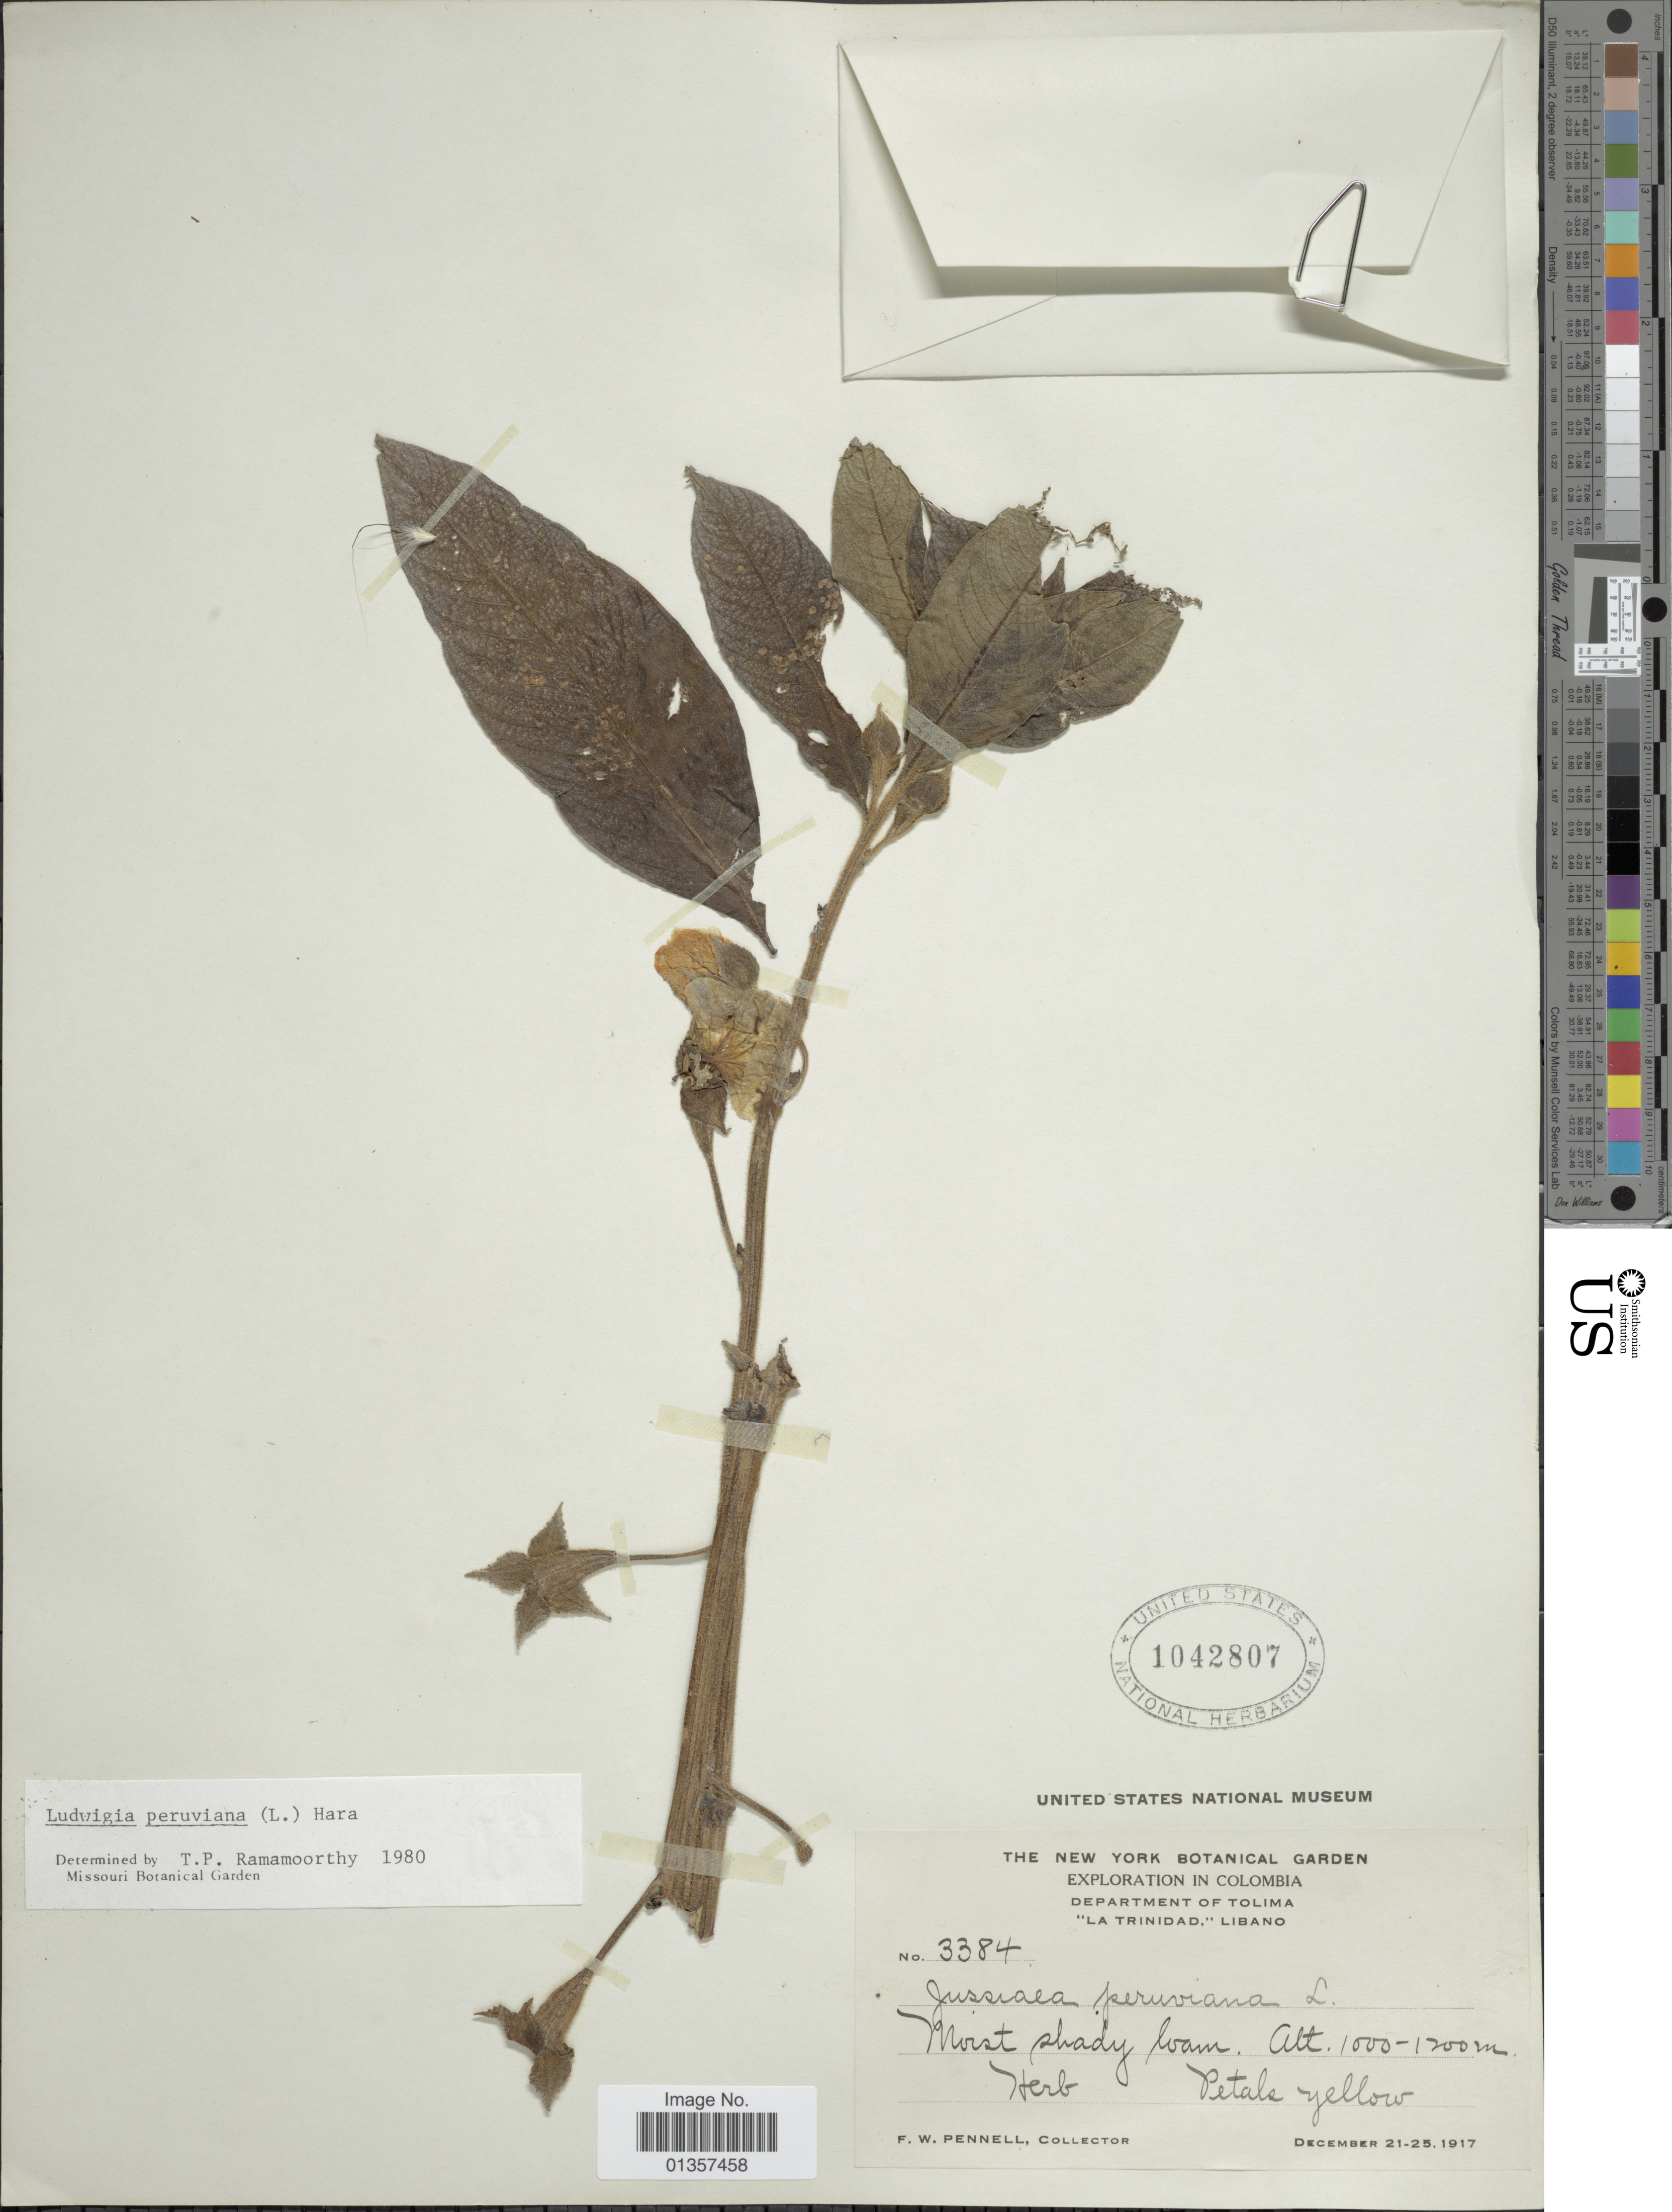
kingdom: Plantae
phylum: Tracheophyta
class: Magnoliopsida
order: Myrtales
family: Onagraceae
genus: Ludwigia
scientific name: Ludwigia peruviana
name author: (L.) H. Hara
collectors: F. W. Pennell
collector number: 3384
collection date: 1917-12-21/1917-12-25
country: Colombia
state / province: Tolima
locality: La Trinidad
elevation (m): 1000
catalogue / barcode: US 1042807